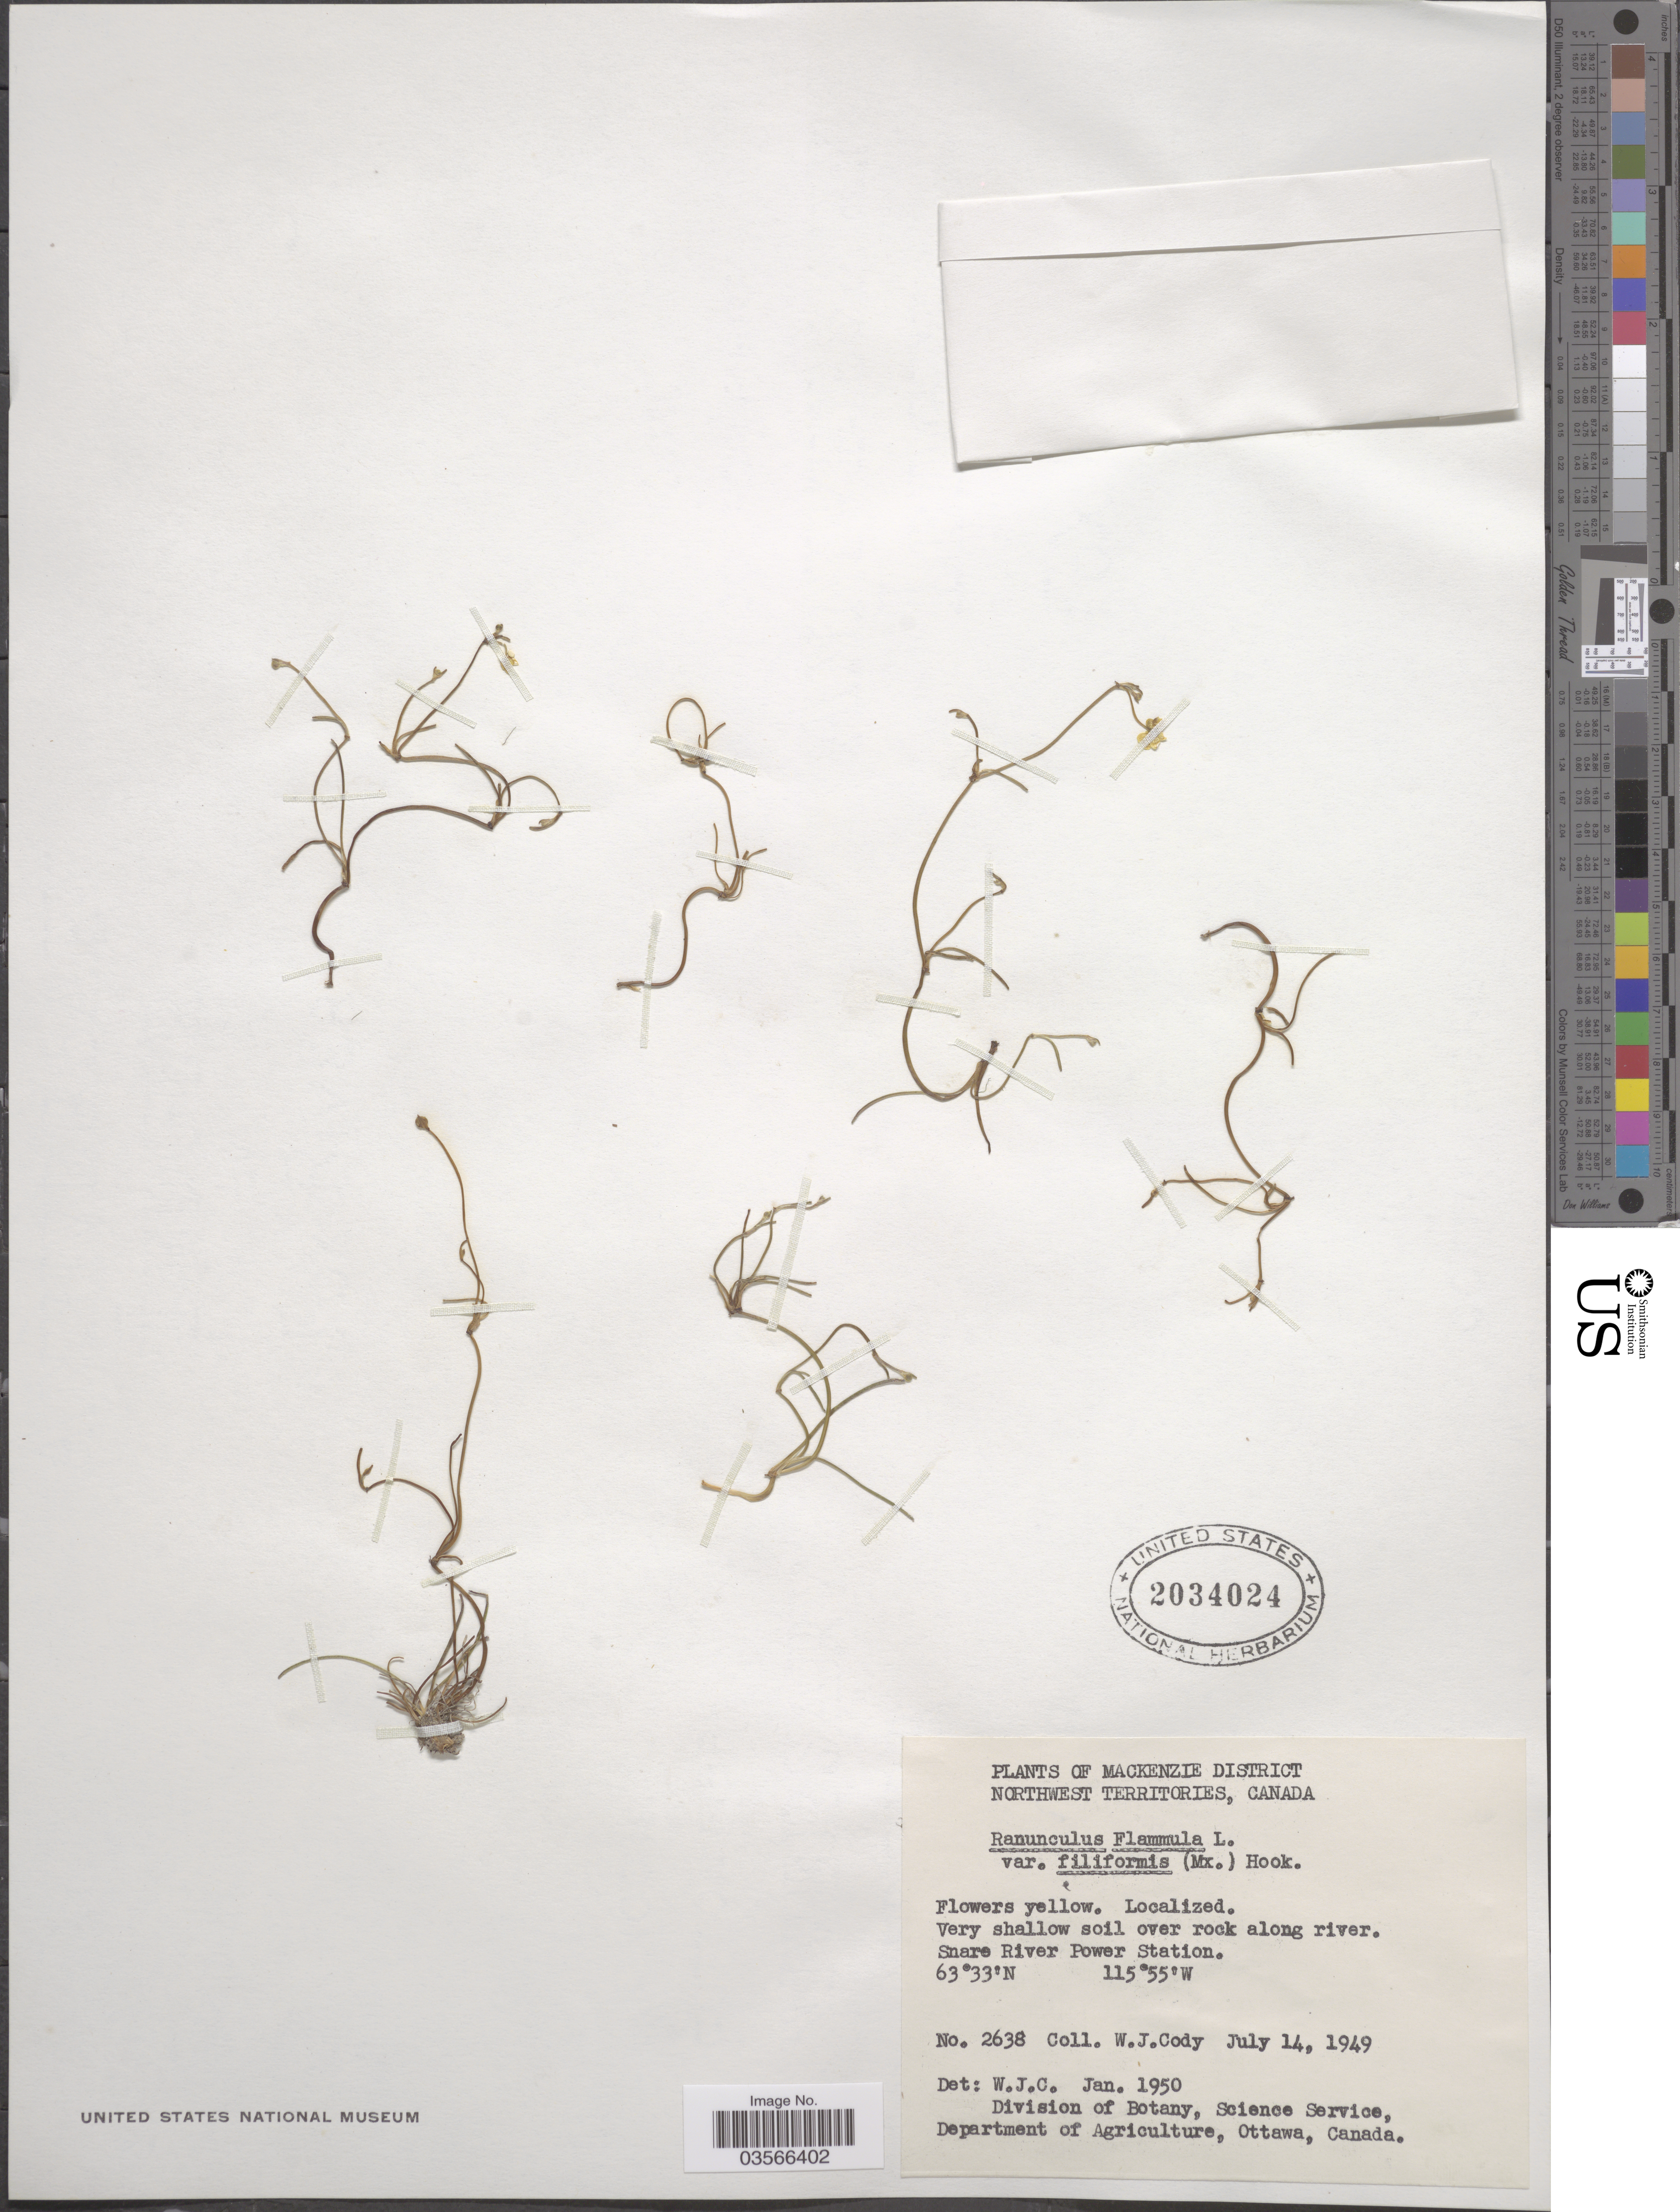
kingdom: Plantae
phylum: Tracheophyta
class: Magnoliopsida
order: Ranunculales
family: Ranunculaceae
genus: Ranunculus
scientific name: Ranunculus flammula var. filiformis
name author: (Michx.) Hook.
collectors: W. Cody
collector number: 2638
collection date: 1949-07-14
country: Canada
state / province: Northwest Territories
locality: Mackenzie District. Very shallow soil over rock along river. Share River Power Station.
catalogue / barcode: US 2034024